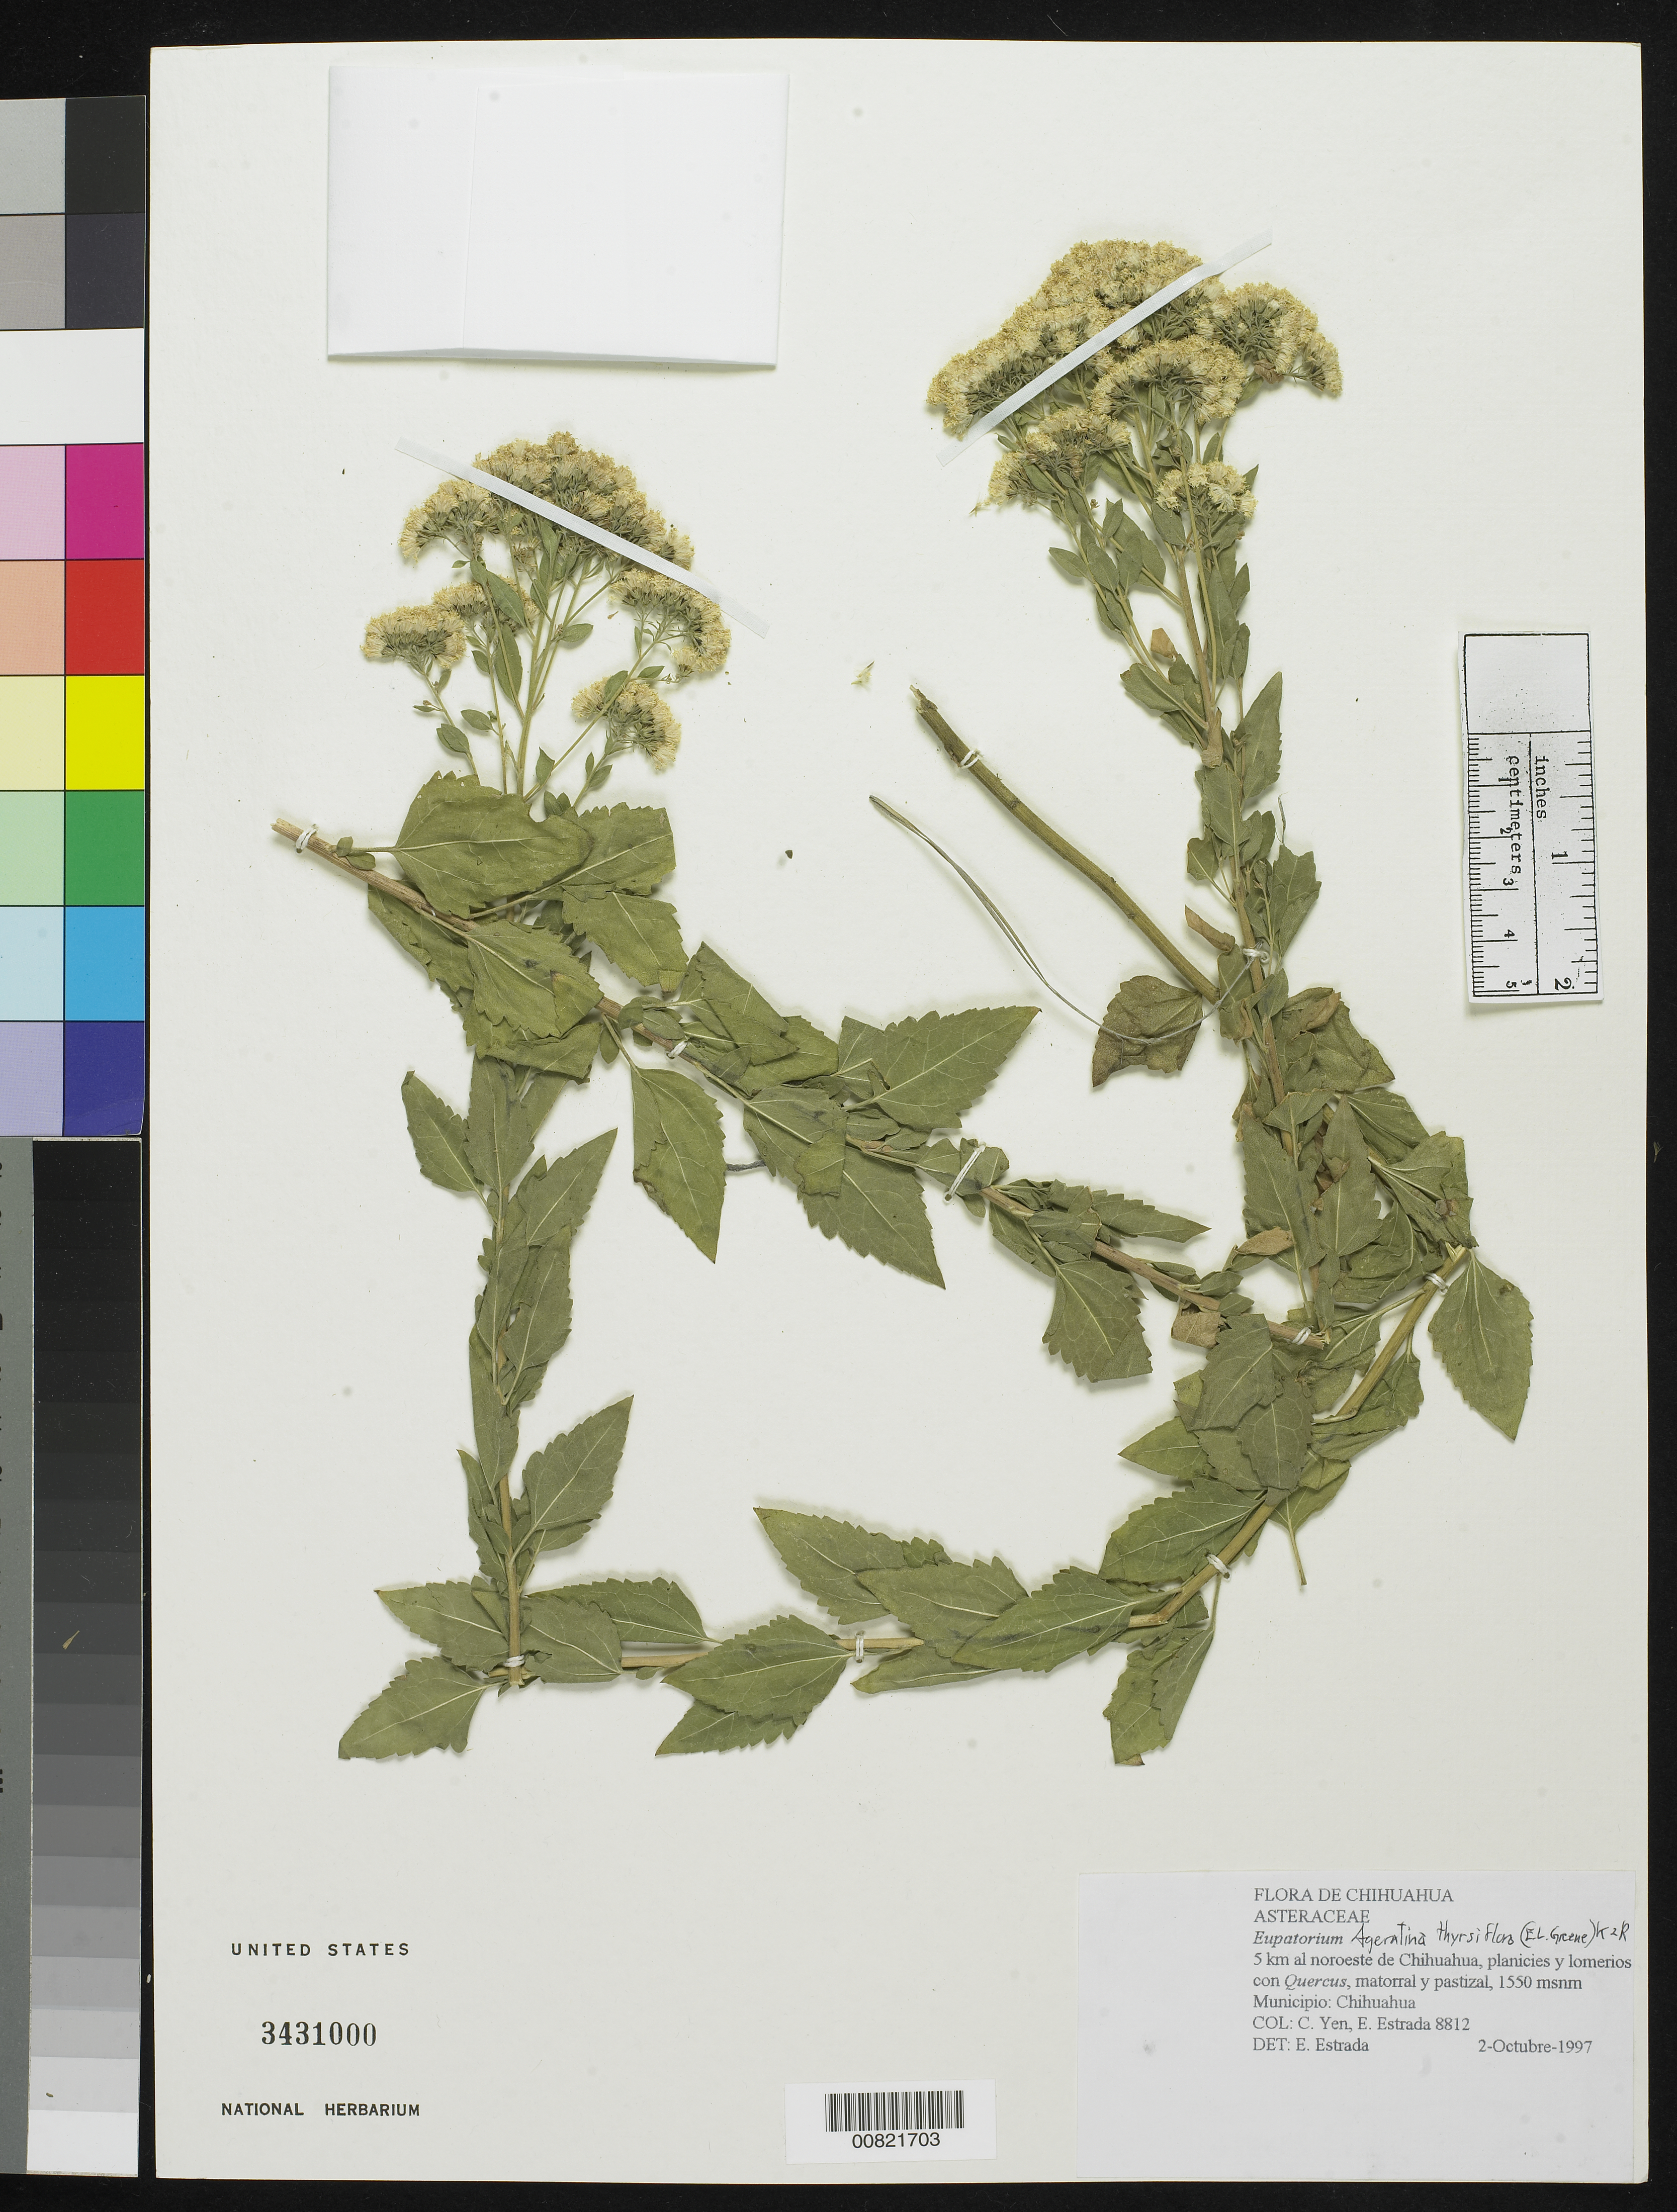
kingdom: Plantae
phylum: Tracheophyta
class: Magnoliopsida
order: Asterales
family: Asteraceae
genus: Ageratina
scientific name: Ageratina thyrsiflora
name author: (Greene) R.M. King & H. Rob.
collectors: Y. C. Yang & E. Estrada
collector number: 8812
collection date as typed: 02 Oct 1997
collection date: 1997-10-02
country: Mexico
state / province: Chihuahua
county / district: Chihuahua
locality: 5 km al noroeste de Chihuahua.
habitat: Planicies y lomerios con Quercus, matorral y pastizal.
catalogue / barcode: US 3431000